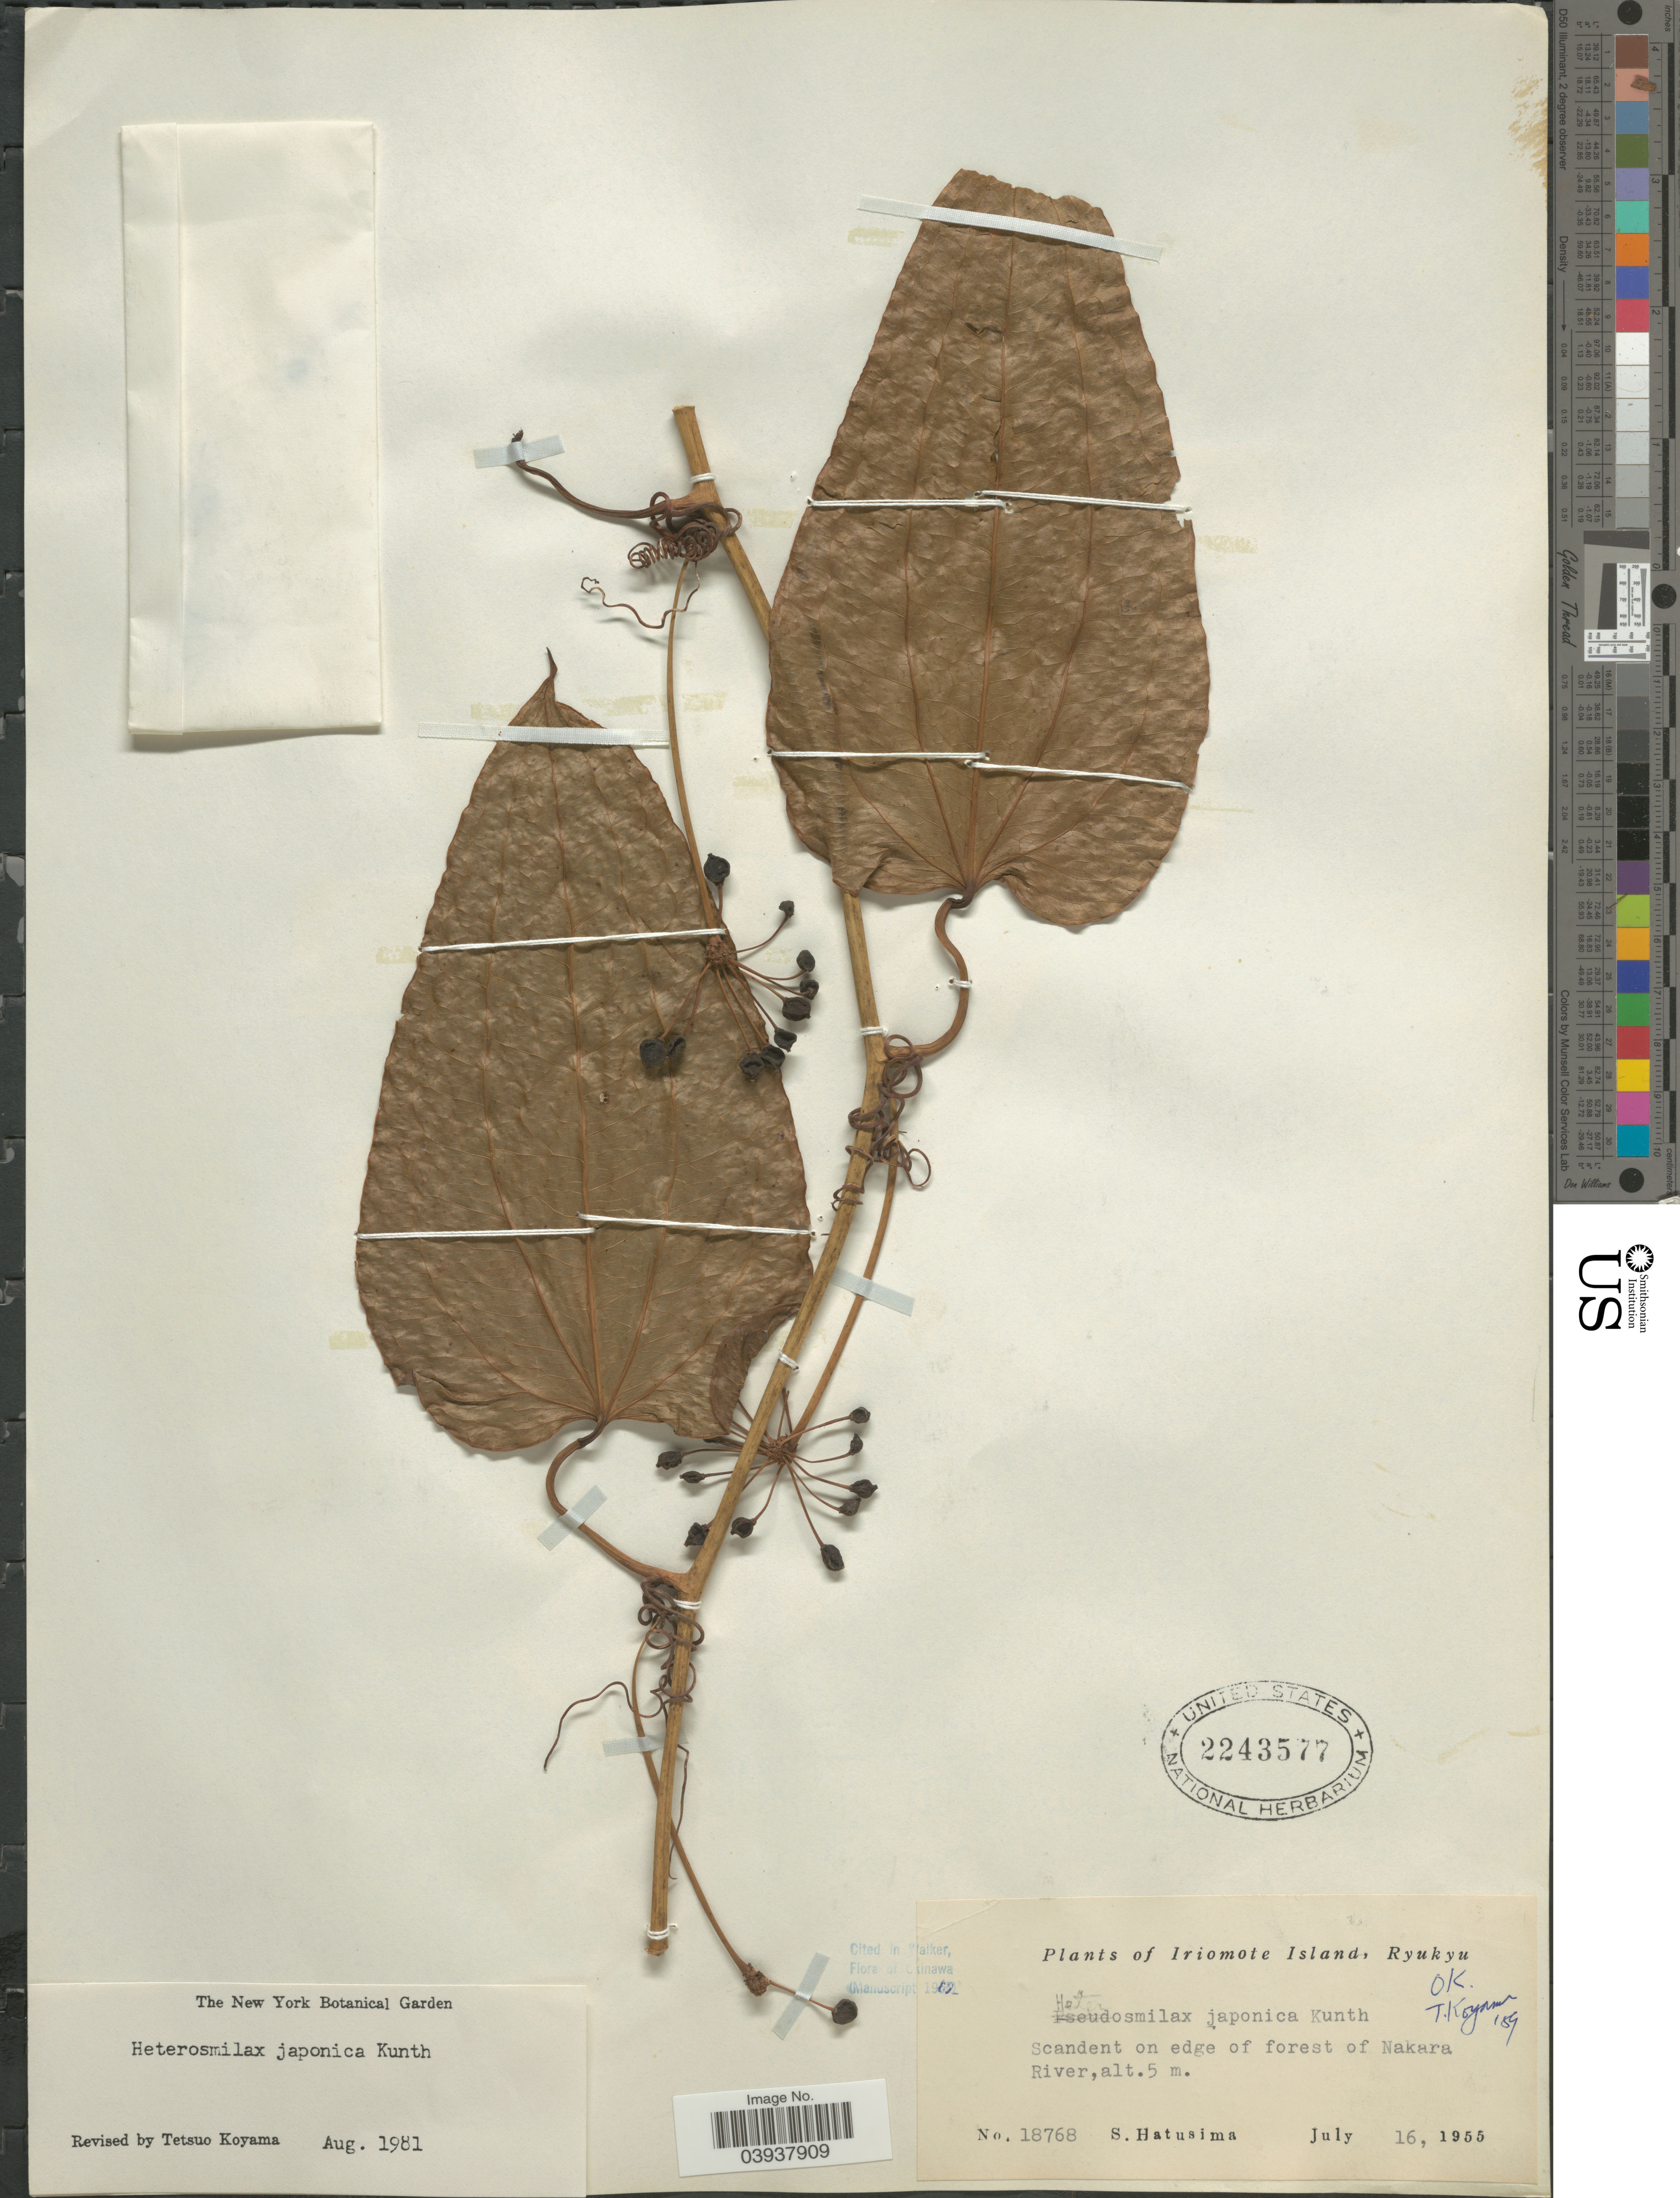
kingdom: Plantae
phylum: Tracheophyta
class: Liliopsida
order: Liliales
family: Smilacaceae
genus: Heterosmilax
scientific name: Heterosmilax japonica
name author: Kunth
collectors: S. Hatusima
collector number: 18768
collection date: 1955-07-16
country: Japan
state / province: Okinawa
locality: Iriomote Island, Ryukyu. Scandent on edge of forest of Nakara River.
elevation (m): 5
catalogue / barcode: US 2243577